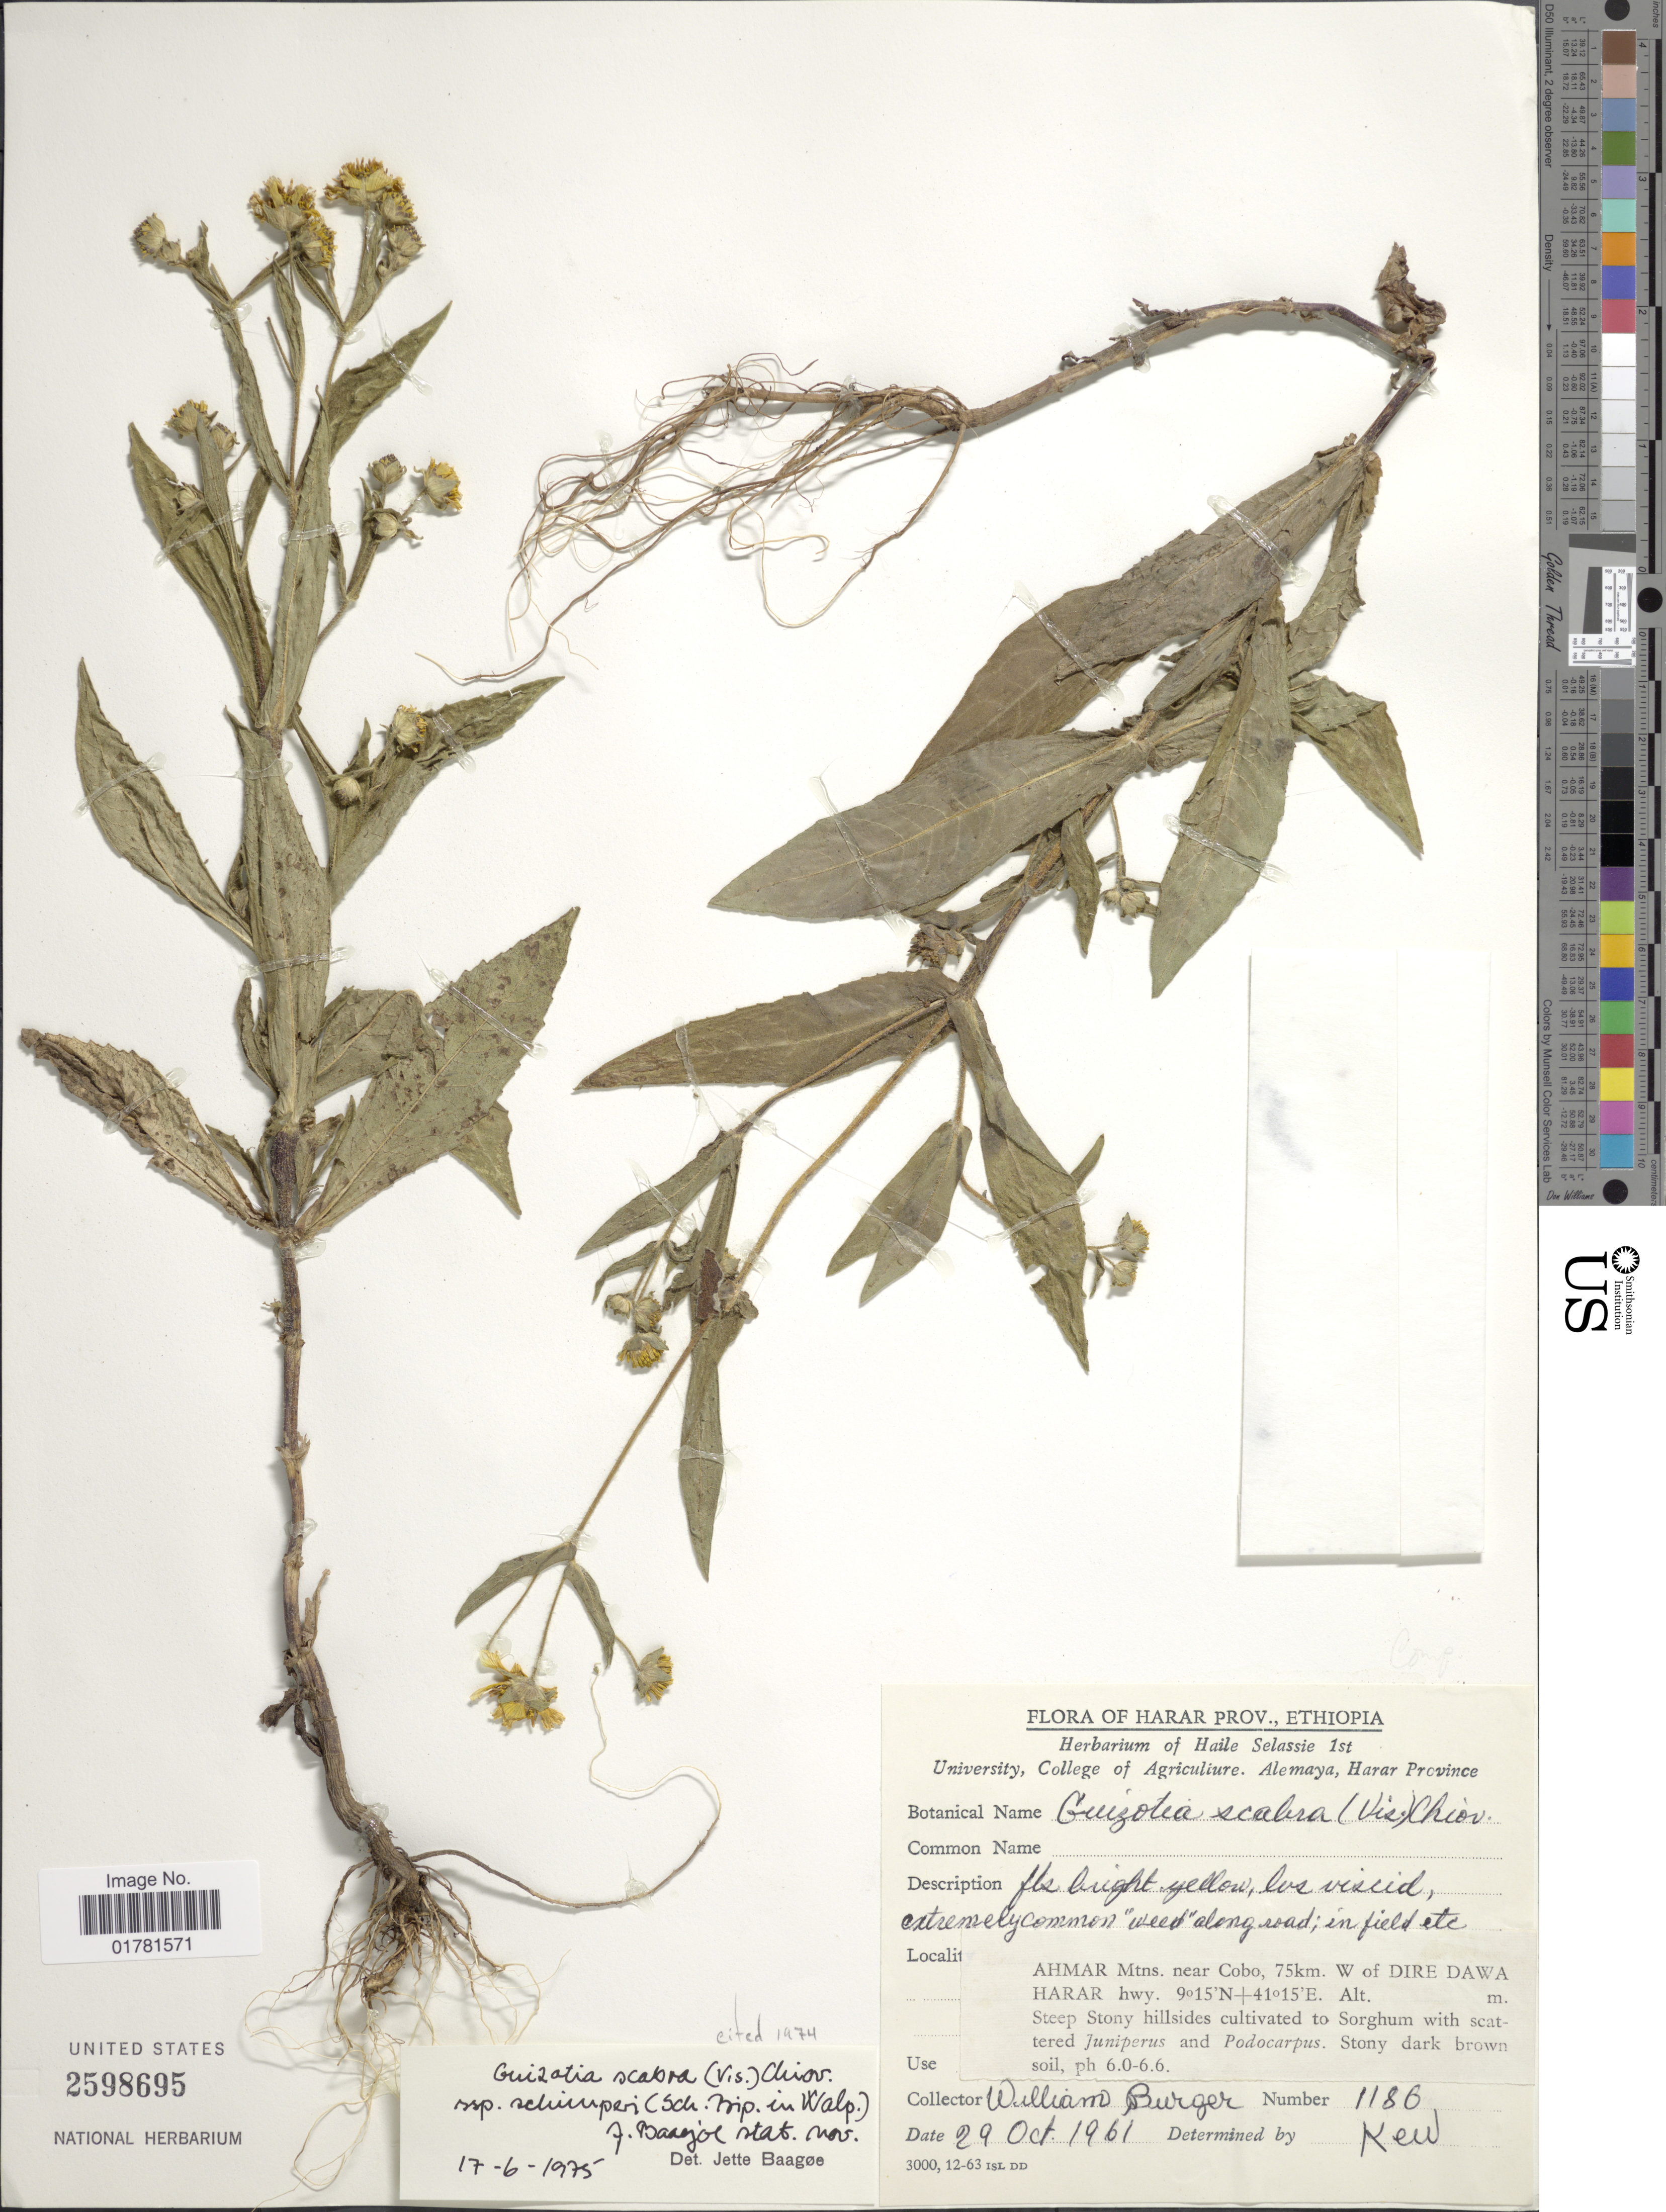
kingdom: Plantae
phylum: Tracheophyta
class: Magnoliopsida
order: Asterales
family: Asteraceae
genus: Guizotia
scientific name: Guizotia scabra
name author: Chiov.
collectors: W. Burger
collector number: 1186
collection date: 1961-10-29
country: Ethiopia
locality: Harar Prov. Ahmar Mtns. near Cobo, 75km W of Dire Dawa Harar hwy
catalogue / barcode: US 2598695